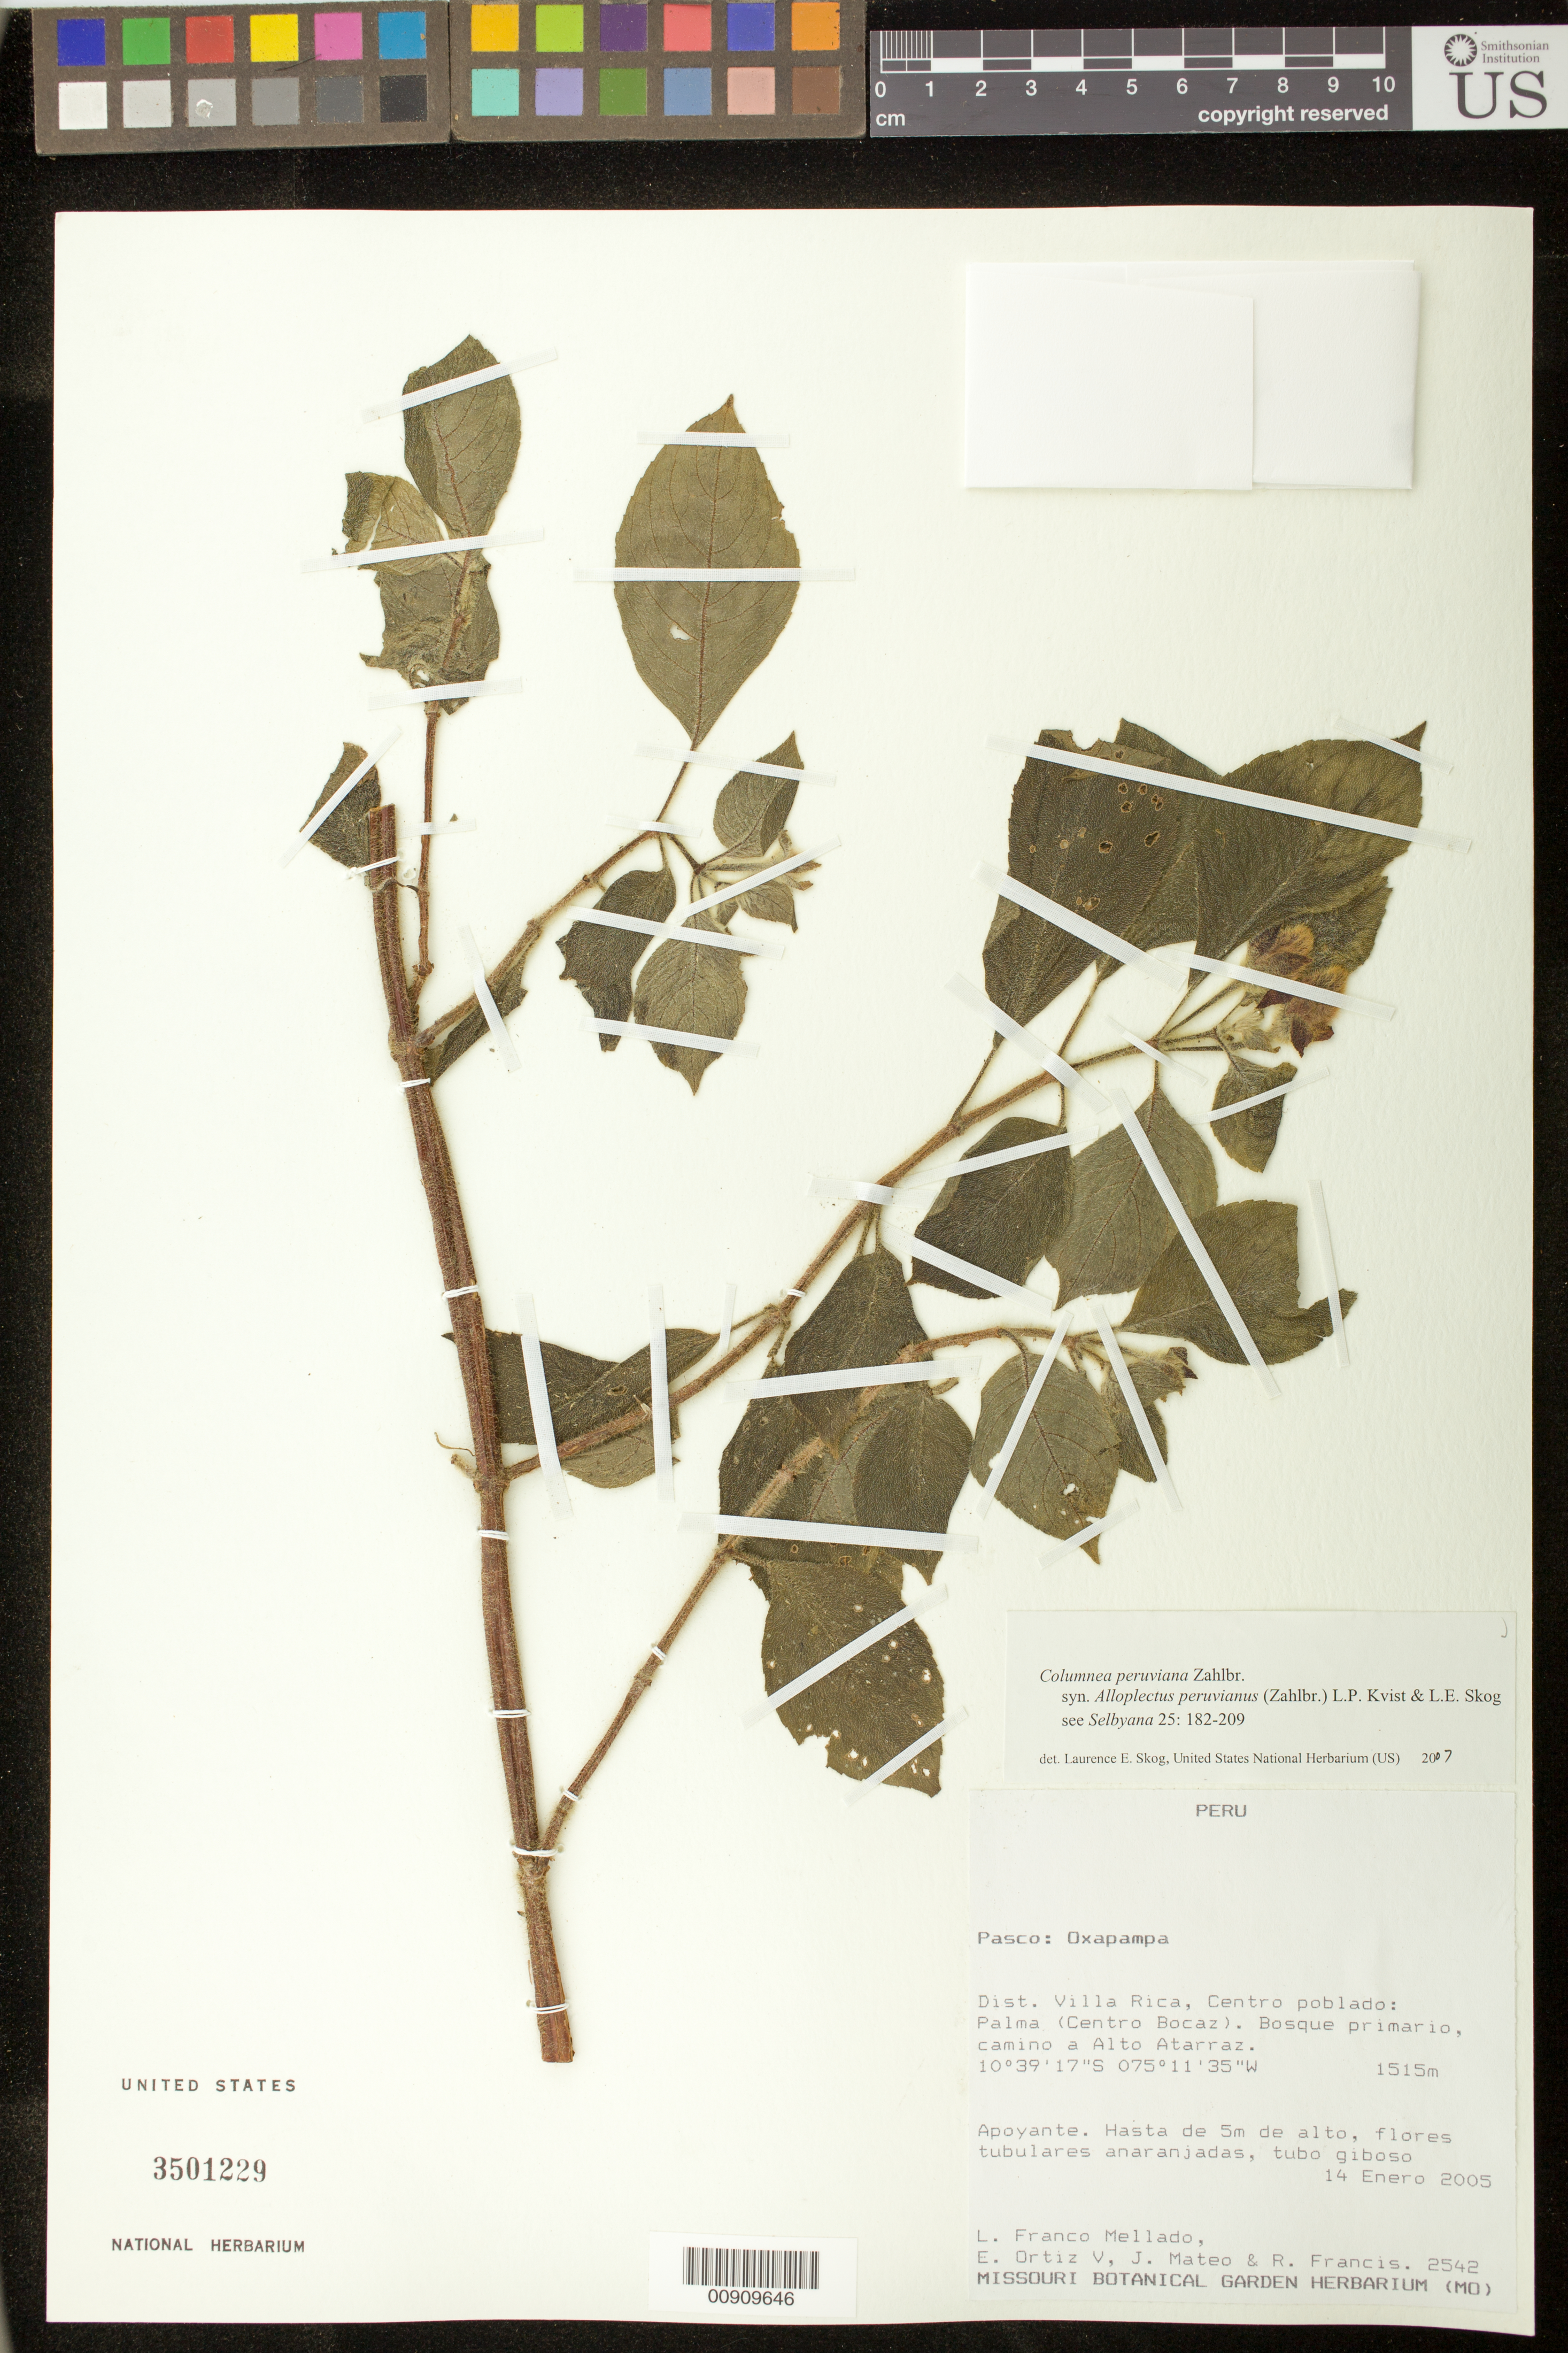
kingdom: Plantae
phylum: Tracheophyta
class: Magnoliopsida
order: Lamiales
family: Gesneriaceae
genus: Columnea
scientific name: Columnea peruviana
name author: Zahlbr.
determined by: Skog, Laurence E.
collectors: L. Franco Mellado, E. Ortiz V., J. Mateo & R. Francis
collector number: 2542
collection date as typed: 14 Jan 2005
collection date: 2005-01-14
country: Peru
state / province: Pasco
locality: Pasco: Oxapampa. Dist. Villa Rica, Centro poblado: Palma (Centro Bocaz)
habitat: Bosque primario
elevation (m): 1515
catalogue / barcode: US 3501229